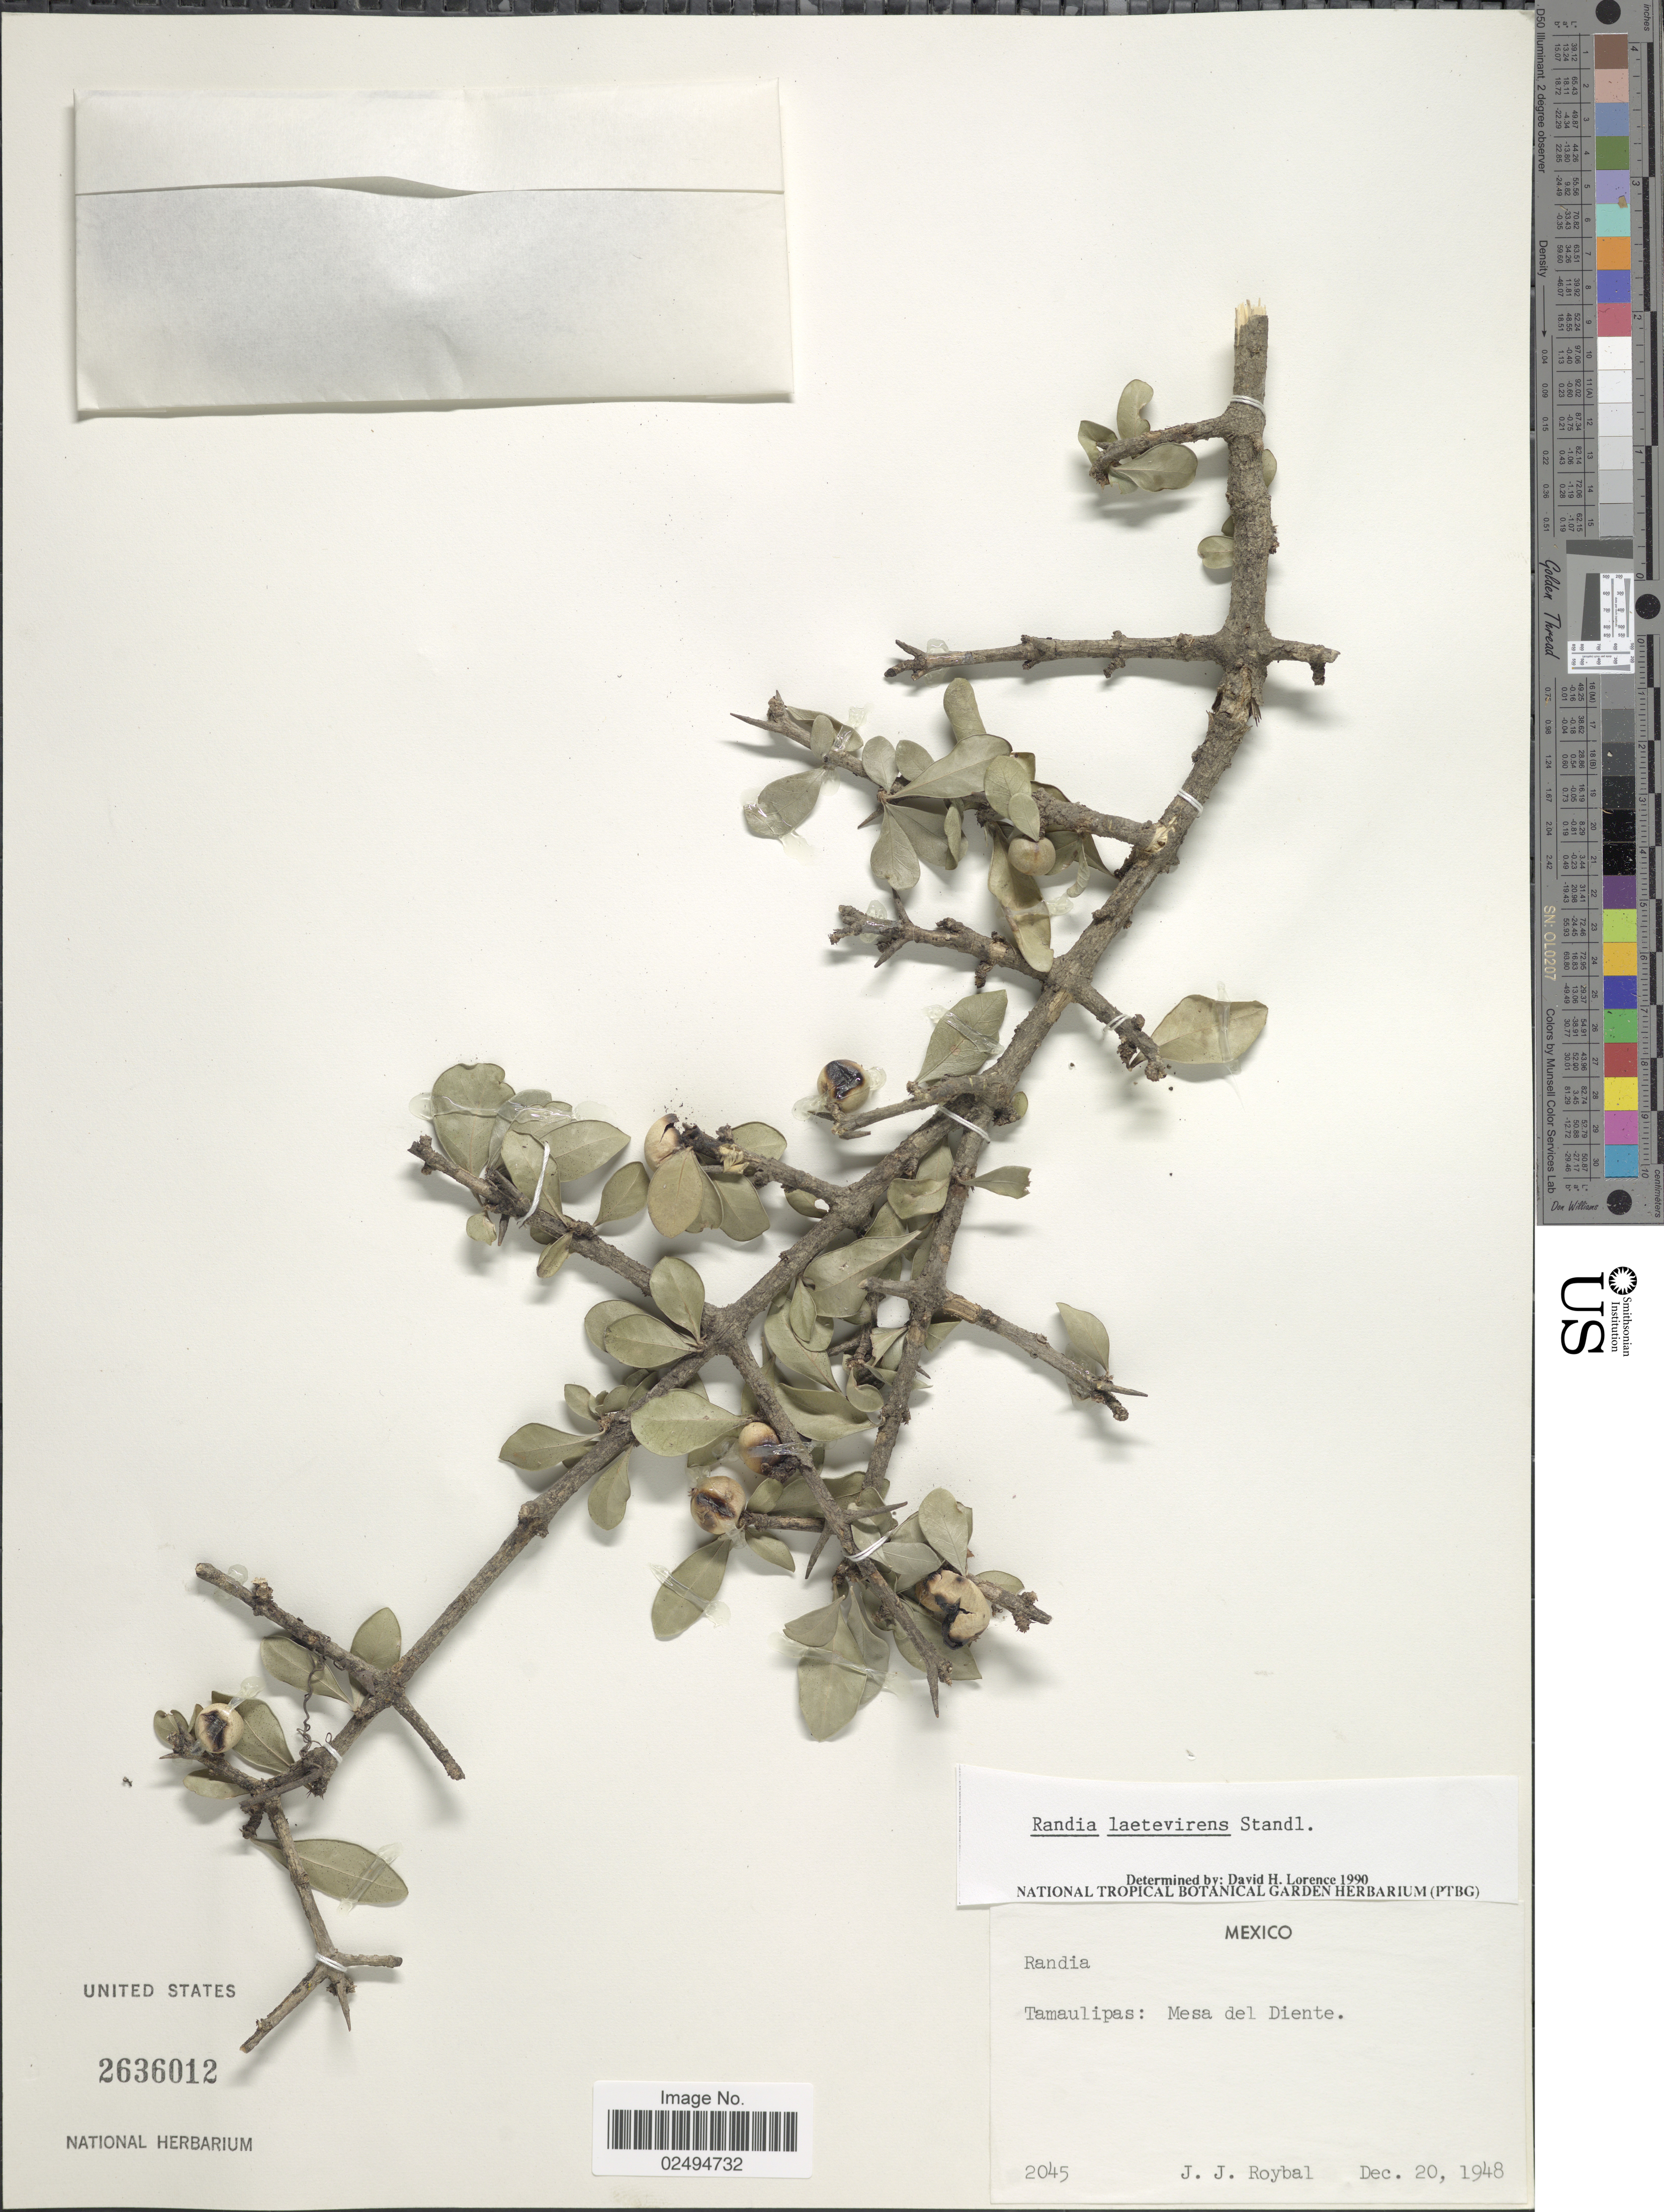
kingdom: Plantae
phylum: Tracheophyta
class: Magnoliopsida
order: Gentianales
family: Rubiaceae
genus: Randia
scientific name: Randia laetevirens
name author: Standl.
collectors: J. J. Roybal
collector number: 2045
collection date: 1948-12-20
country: Mexico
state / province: Tamaulipas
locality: Mesa del Diente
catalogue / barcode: US 2636012